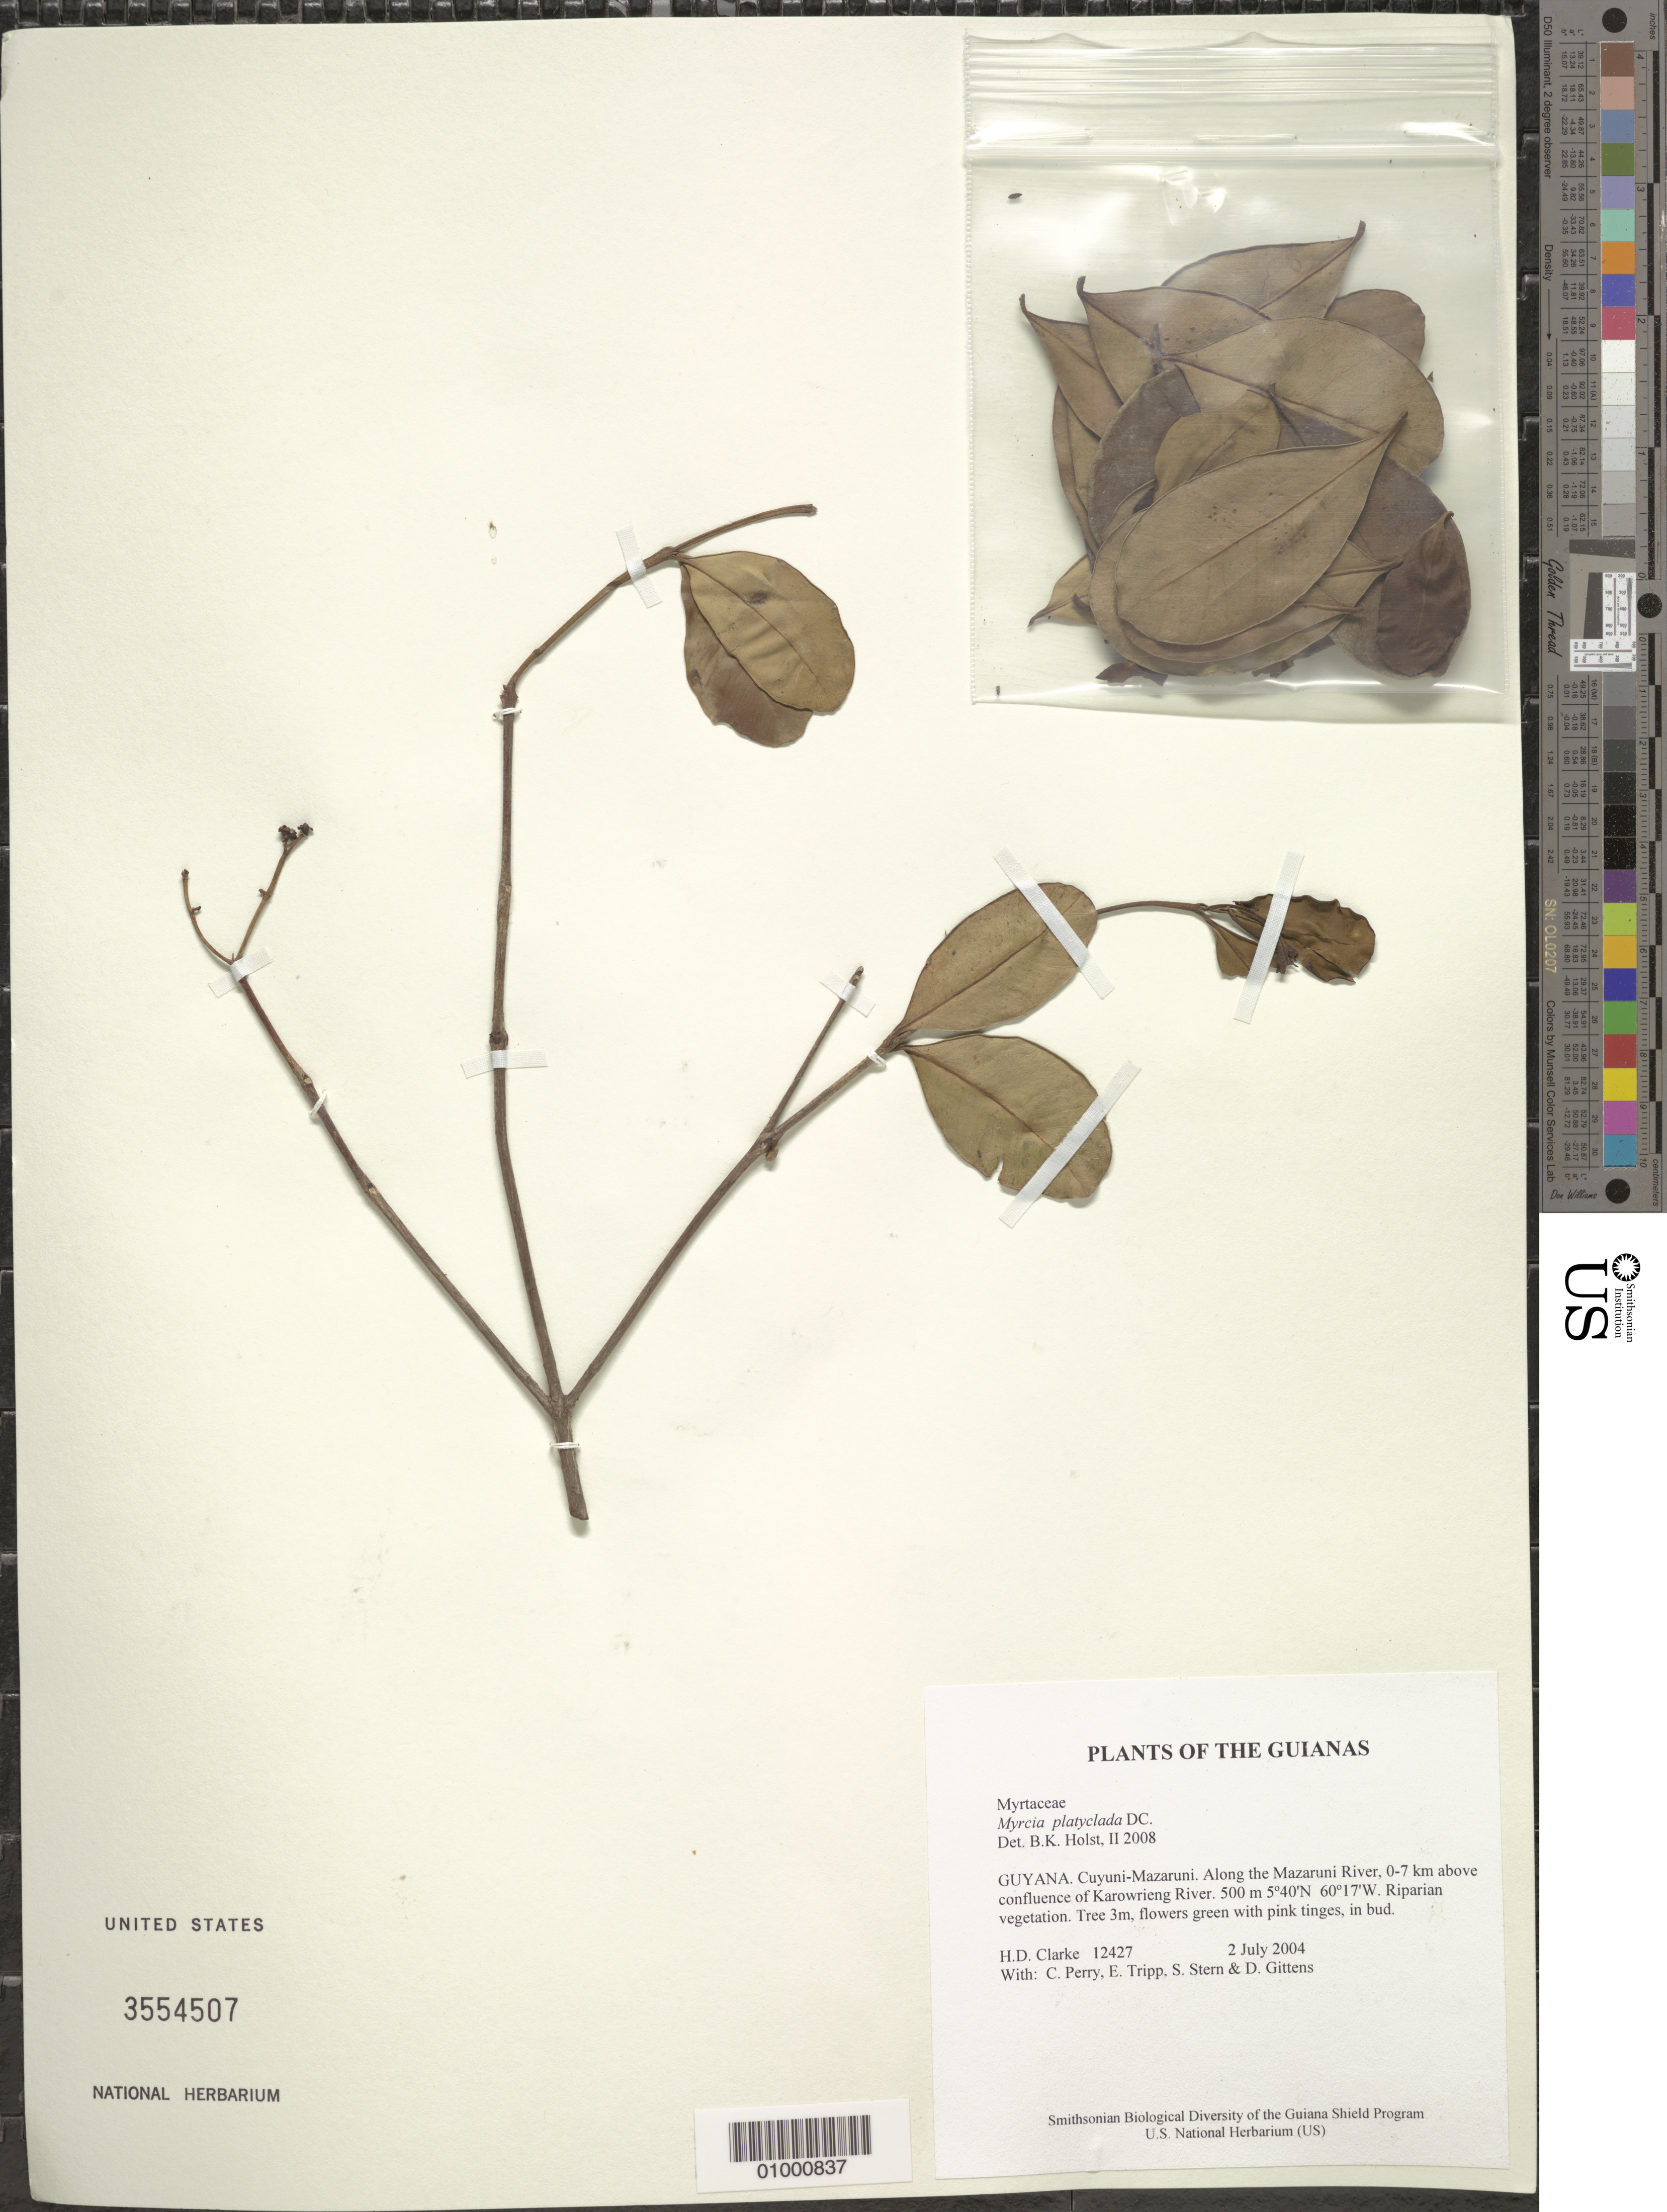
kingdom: Plantae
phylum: Tracheophyta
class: Magnoliopsida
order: Myrtales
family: Myrtaceae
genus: Myrcia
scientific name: Myrcia platyclada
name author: DC.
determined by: Holst, Bruce K.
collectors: H. D. Clarke, C. Perry, E. Tripp, S. R. Stern & D. Gittens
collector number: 12427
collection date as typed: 2 July 2004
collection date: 2004-07-02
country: Guyana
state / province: Cuyuni-Mazaruni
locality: Along the Mazaruni River, 0-7 km above confluence of Karowrieng River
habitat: Riparian vegetation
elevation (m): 500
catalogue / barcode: US 3554507